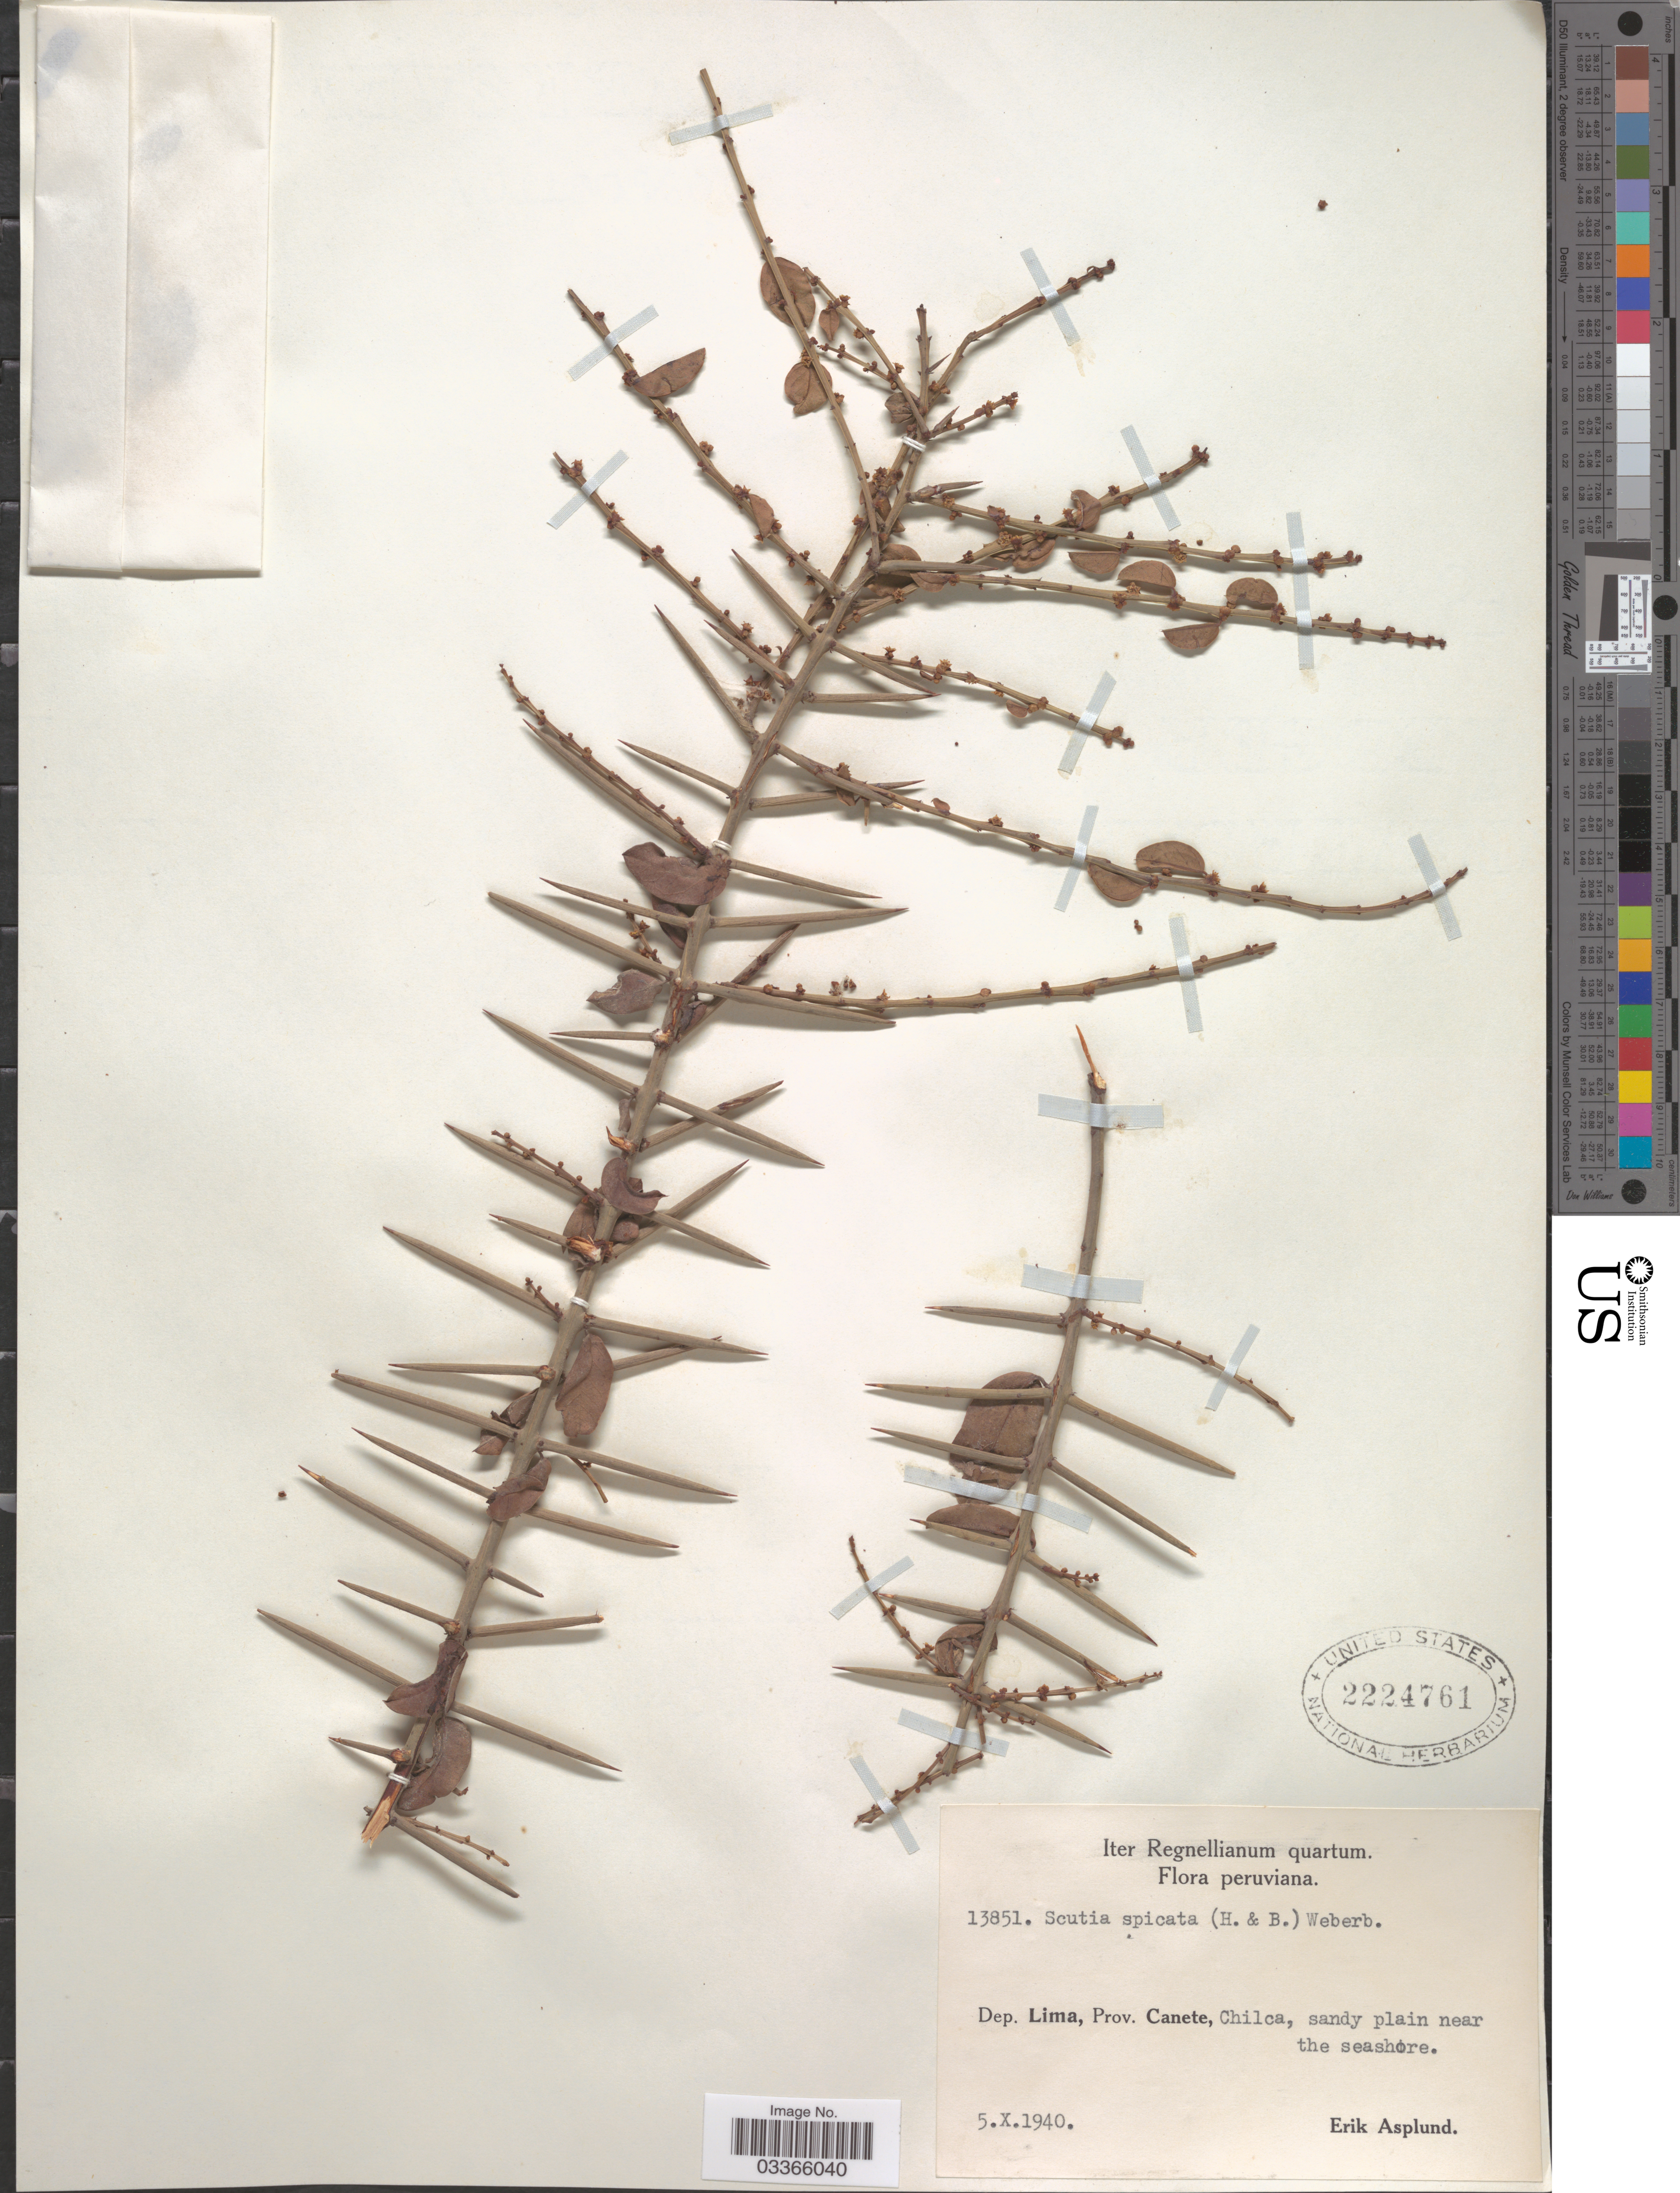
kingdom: Plantae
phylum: Tracheophyta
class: Magnoliopsida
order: Rosales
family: Rhamnaceae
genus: Scutia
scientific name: Scutia spicata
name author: (Humb. & Bonpl. ex Willd.) Weberb.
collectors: E. Asplund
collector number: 13851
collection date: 1940-10-05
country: Peru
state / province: Lima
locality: Peruviana, Dep. Lima, Prov. Canete, Chilca, sandy plain near the seashore.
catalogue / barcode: US 2224761